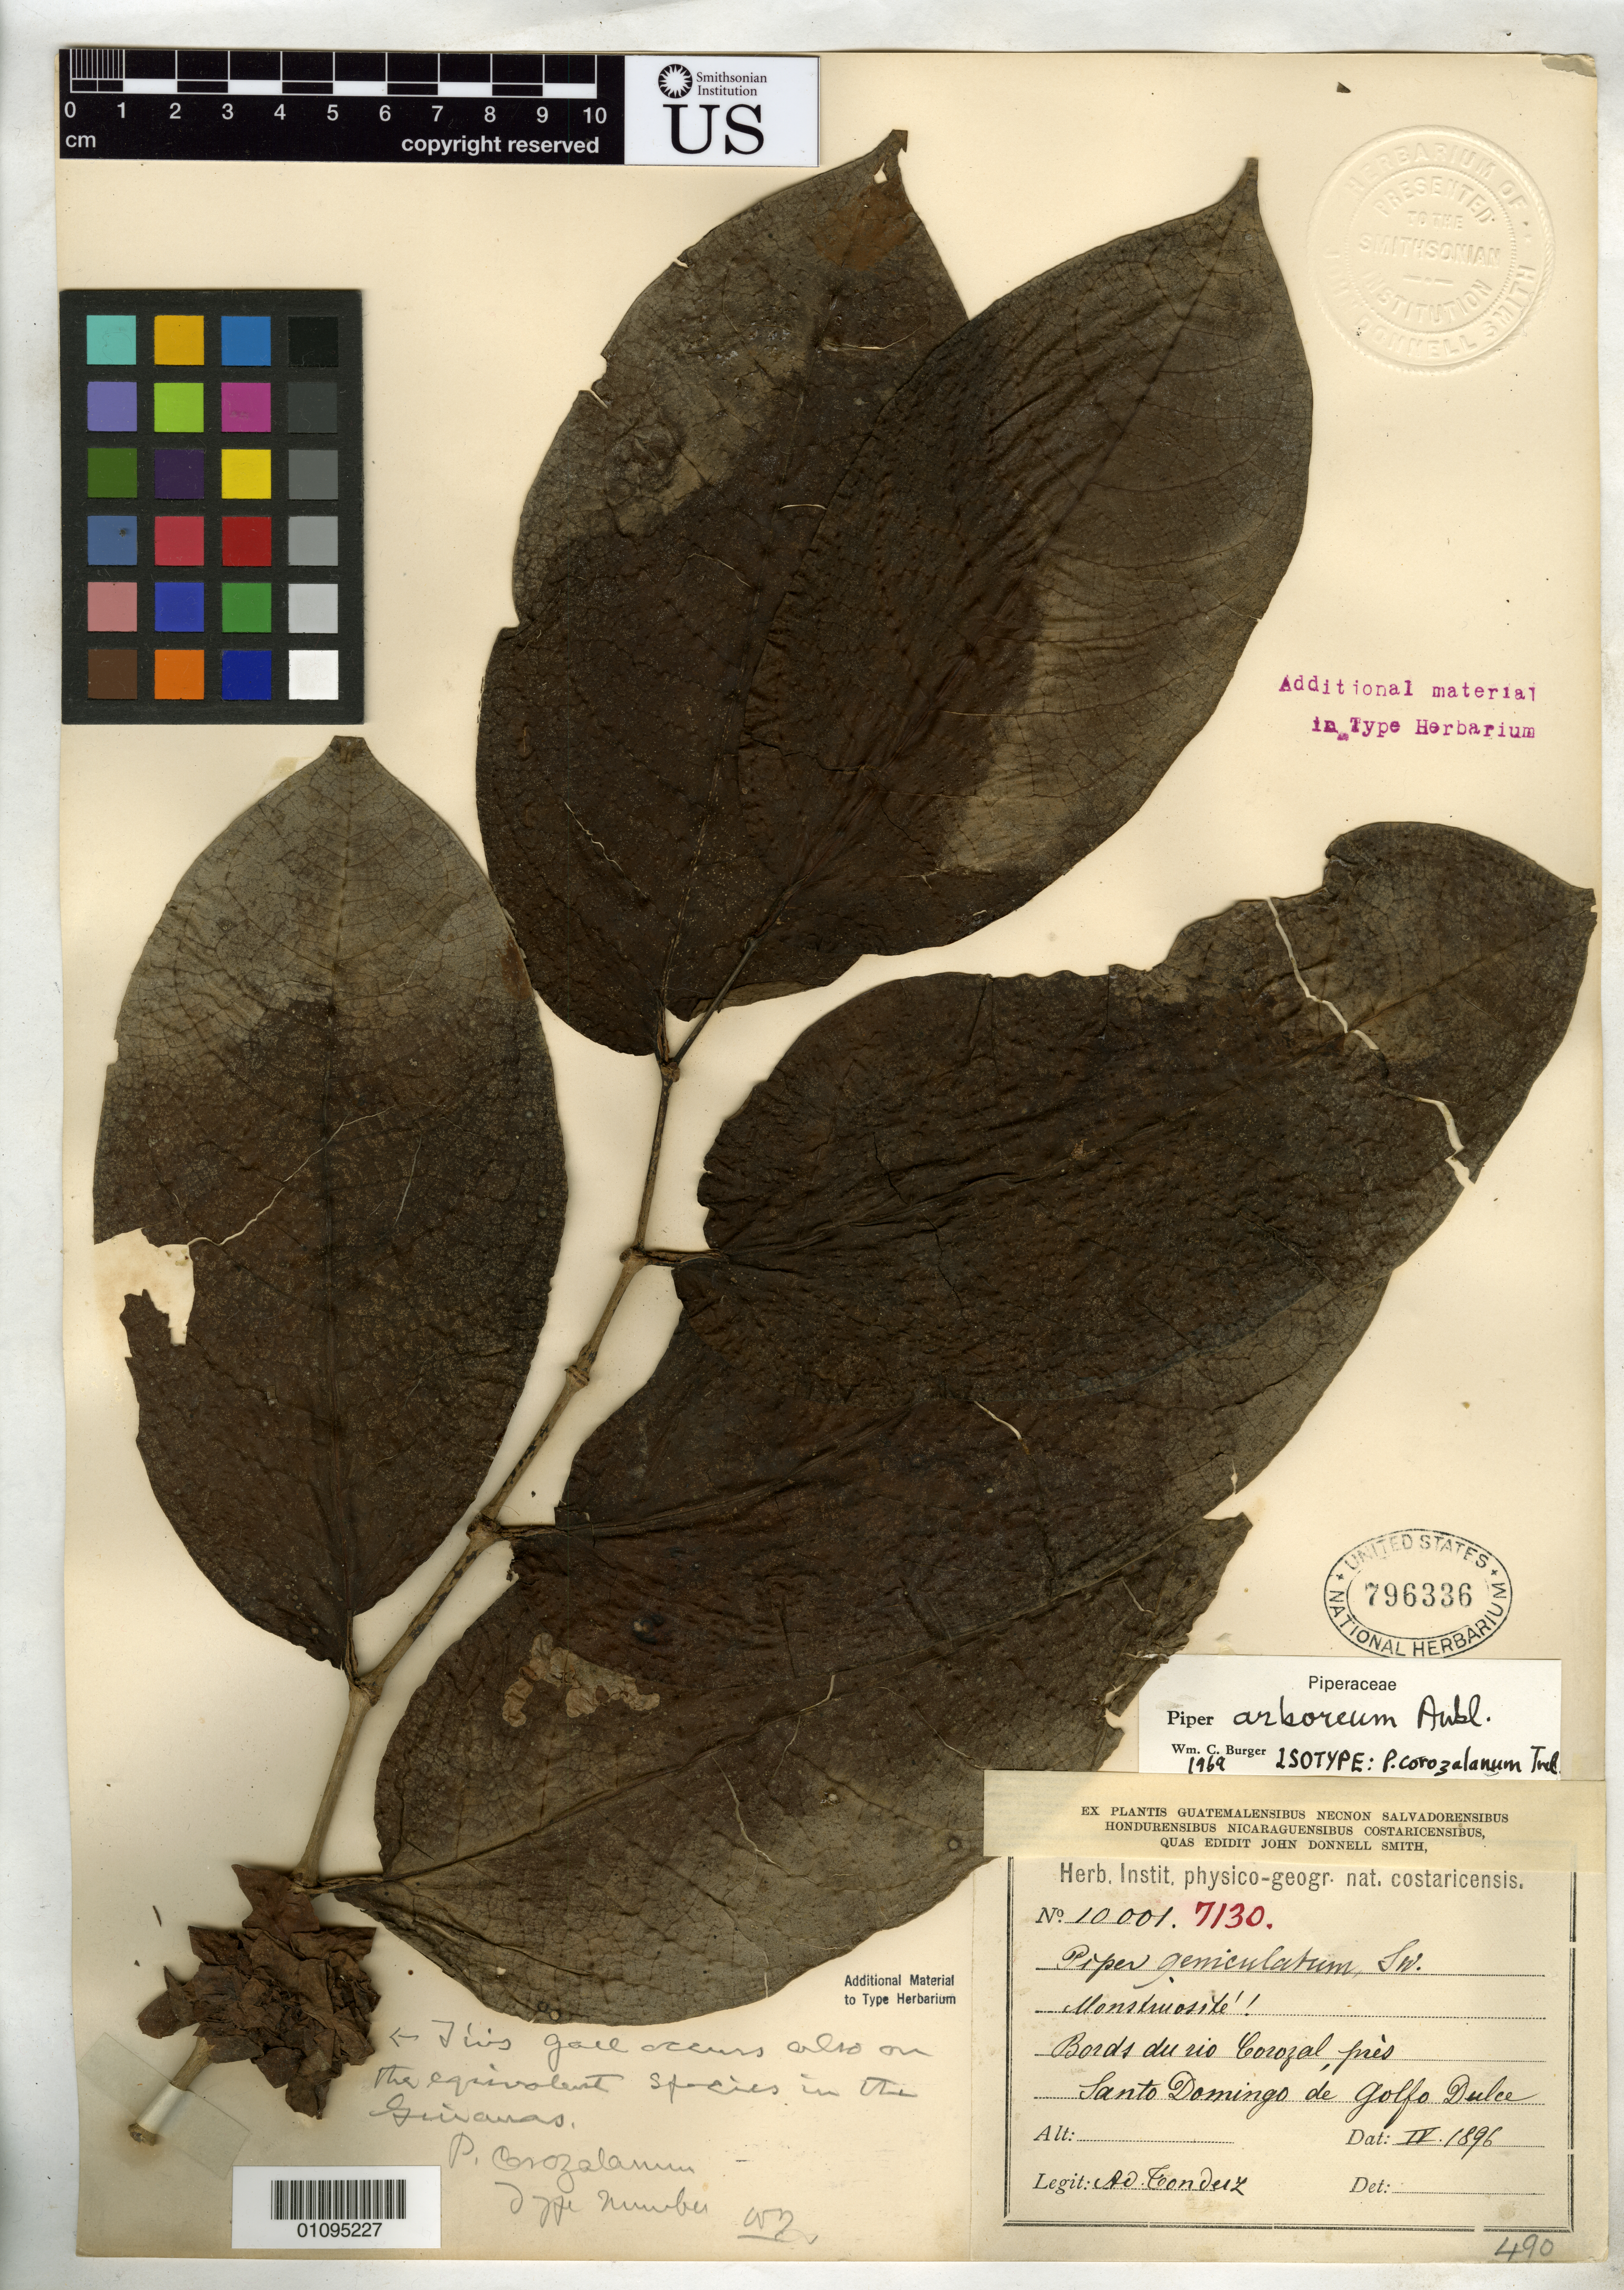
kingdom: Plantae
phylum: Tracheophyta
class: Magnoliopsida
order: Piperales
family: Piperaceae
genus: Piper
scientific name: Piper corozalanum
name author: Trel.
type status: Isotype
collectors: A. Tonduz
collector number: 10001 (J.D.S. 7130)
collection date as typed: Apr 1896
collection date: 1896-04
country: Costa Rica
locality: Bords du Rio Corozal, pres desanto domingo de Golfo Dulce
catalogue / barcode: US 796336